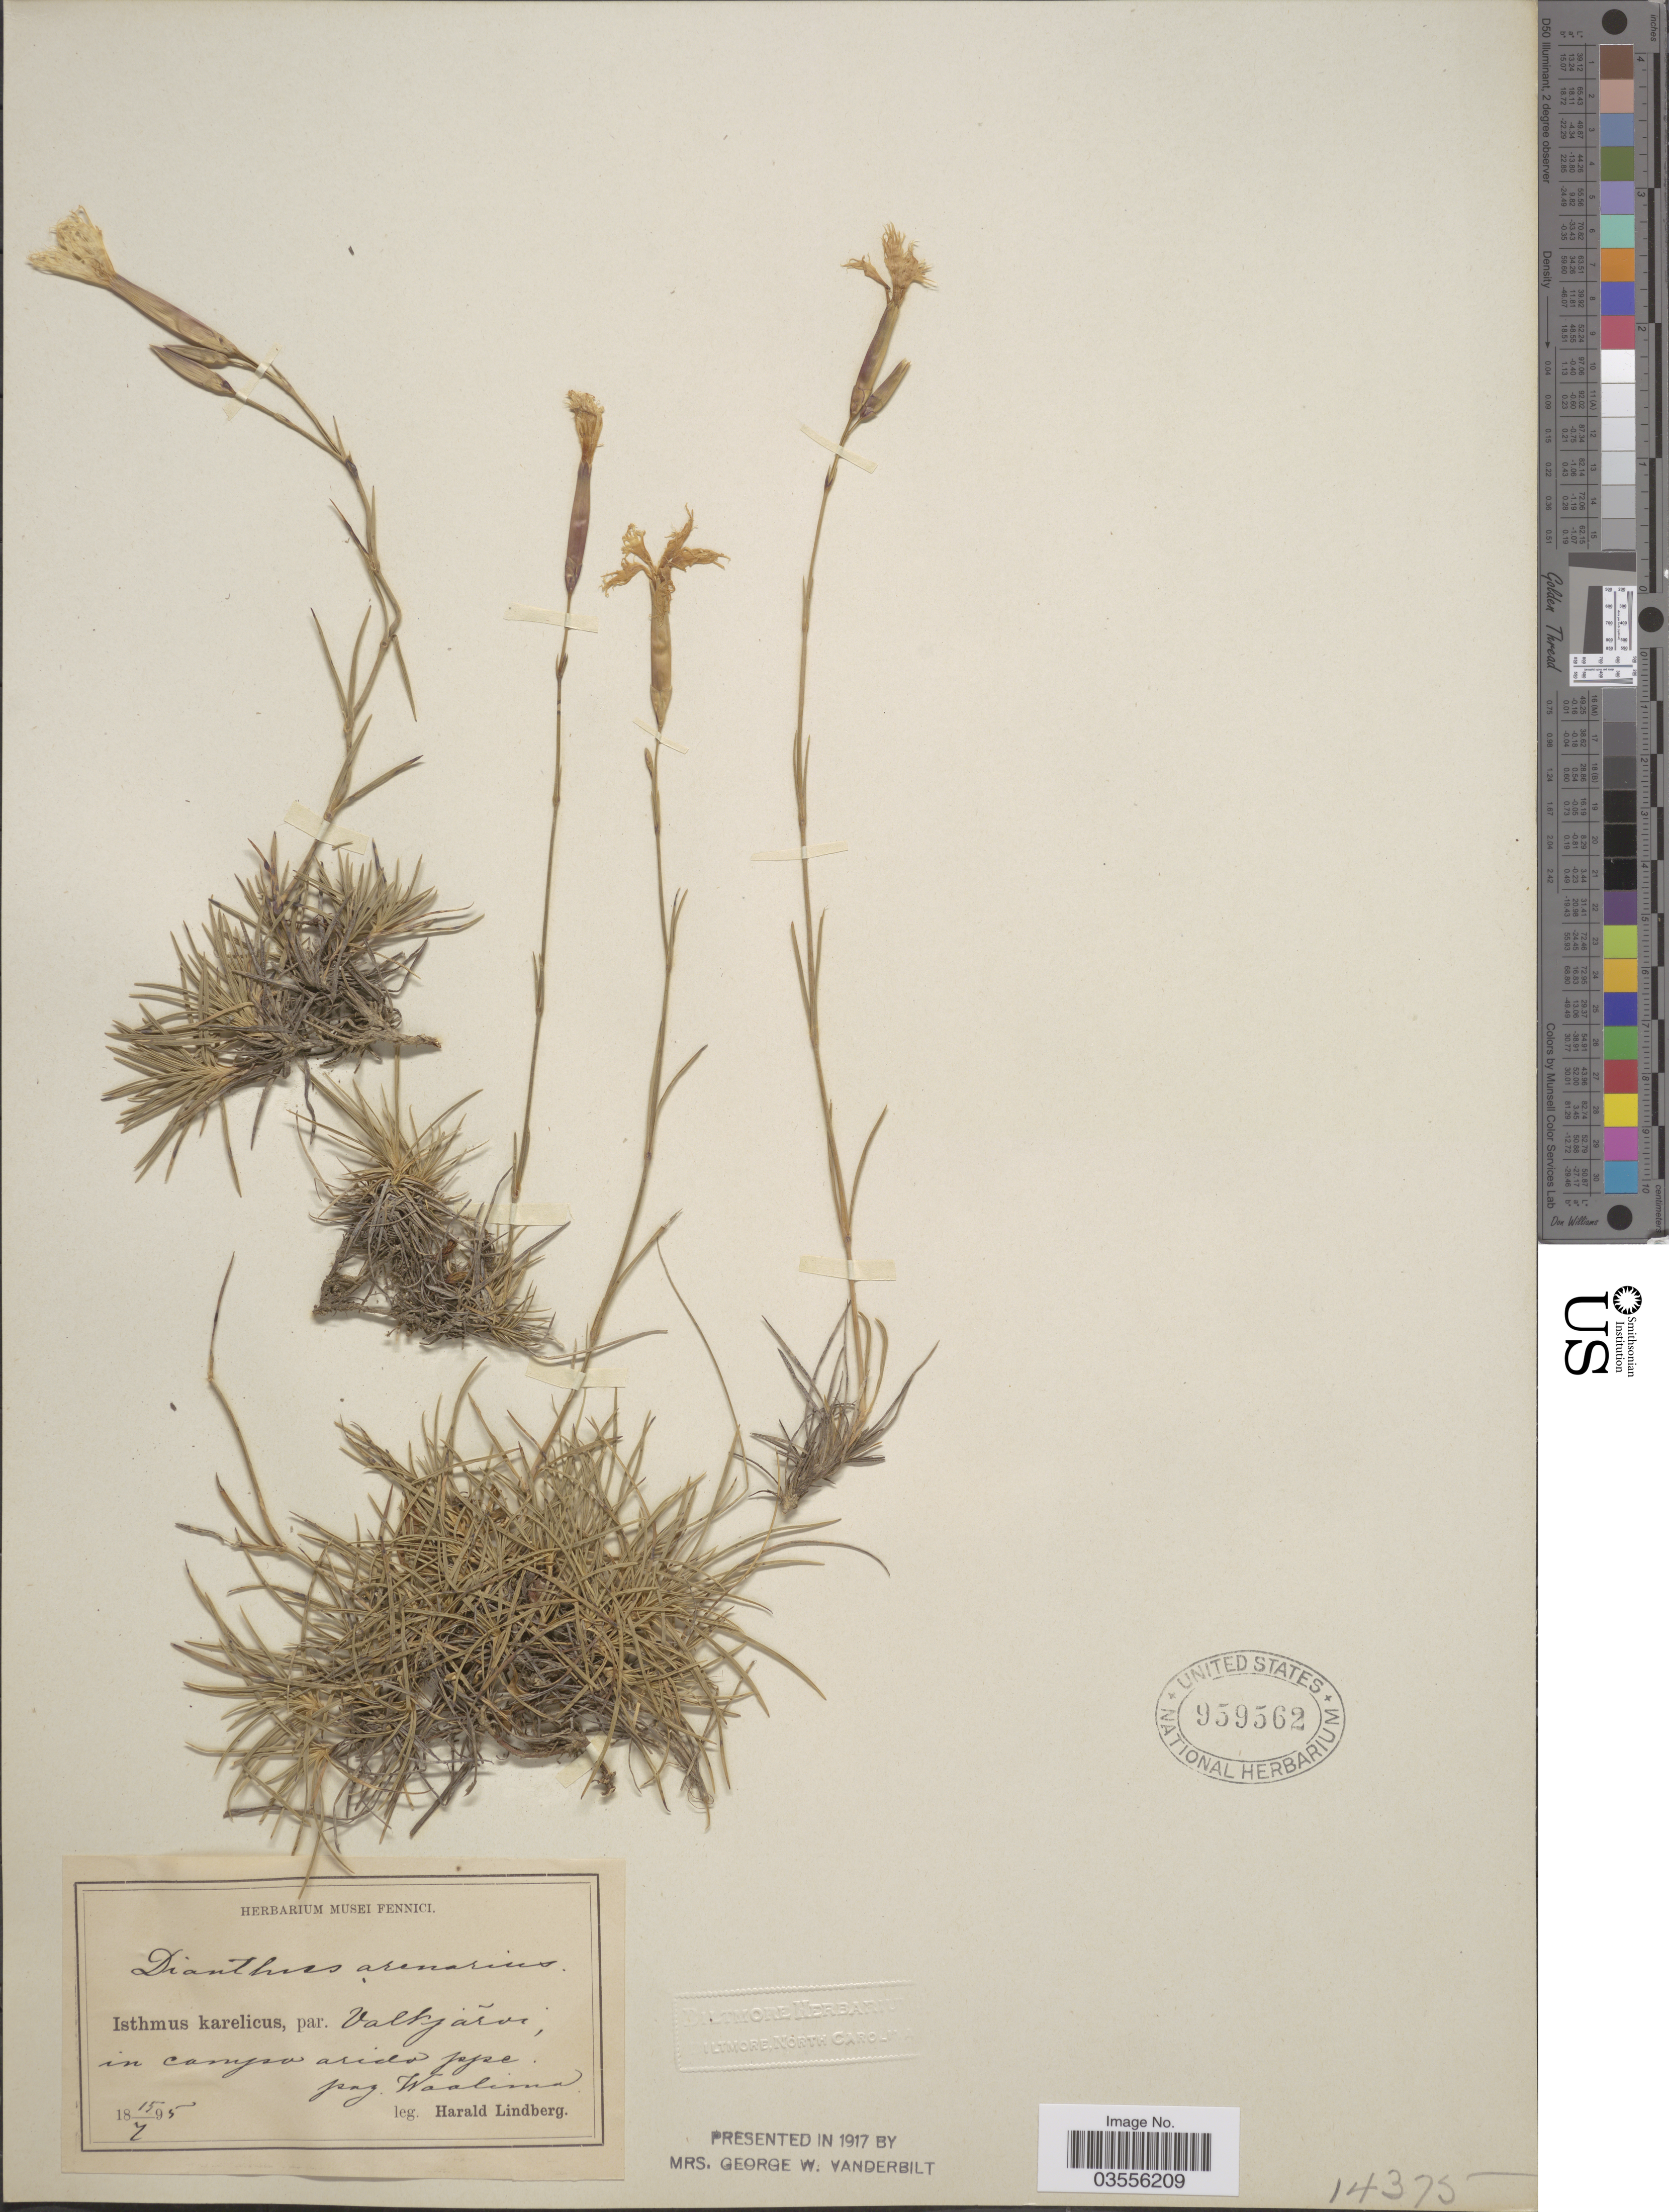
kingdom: Plantae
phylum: Tracheophyta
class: Magnoliopsida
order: Caryophyllales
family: Caryophyllaceae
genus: Dianthus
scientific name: Dianthus arenarius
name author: L.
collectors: H. Lindberg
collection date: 1895-07-15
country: Finland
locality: Isthmus karelicus, par. Valkjãrvi, in canyon arides ppe pag. Waalima.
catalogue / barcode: US 959562